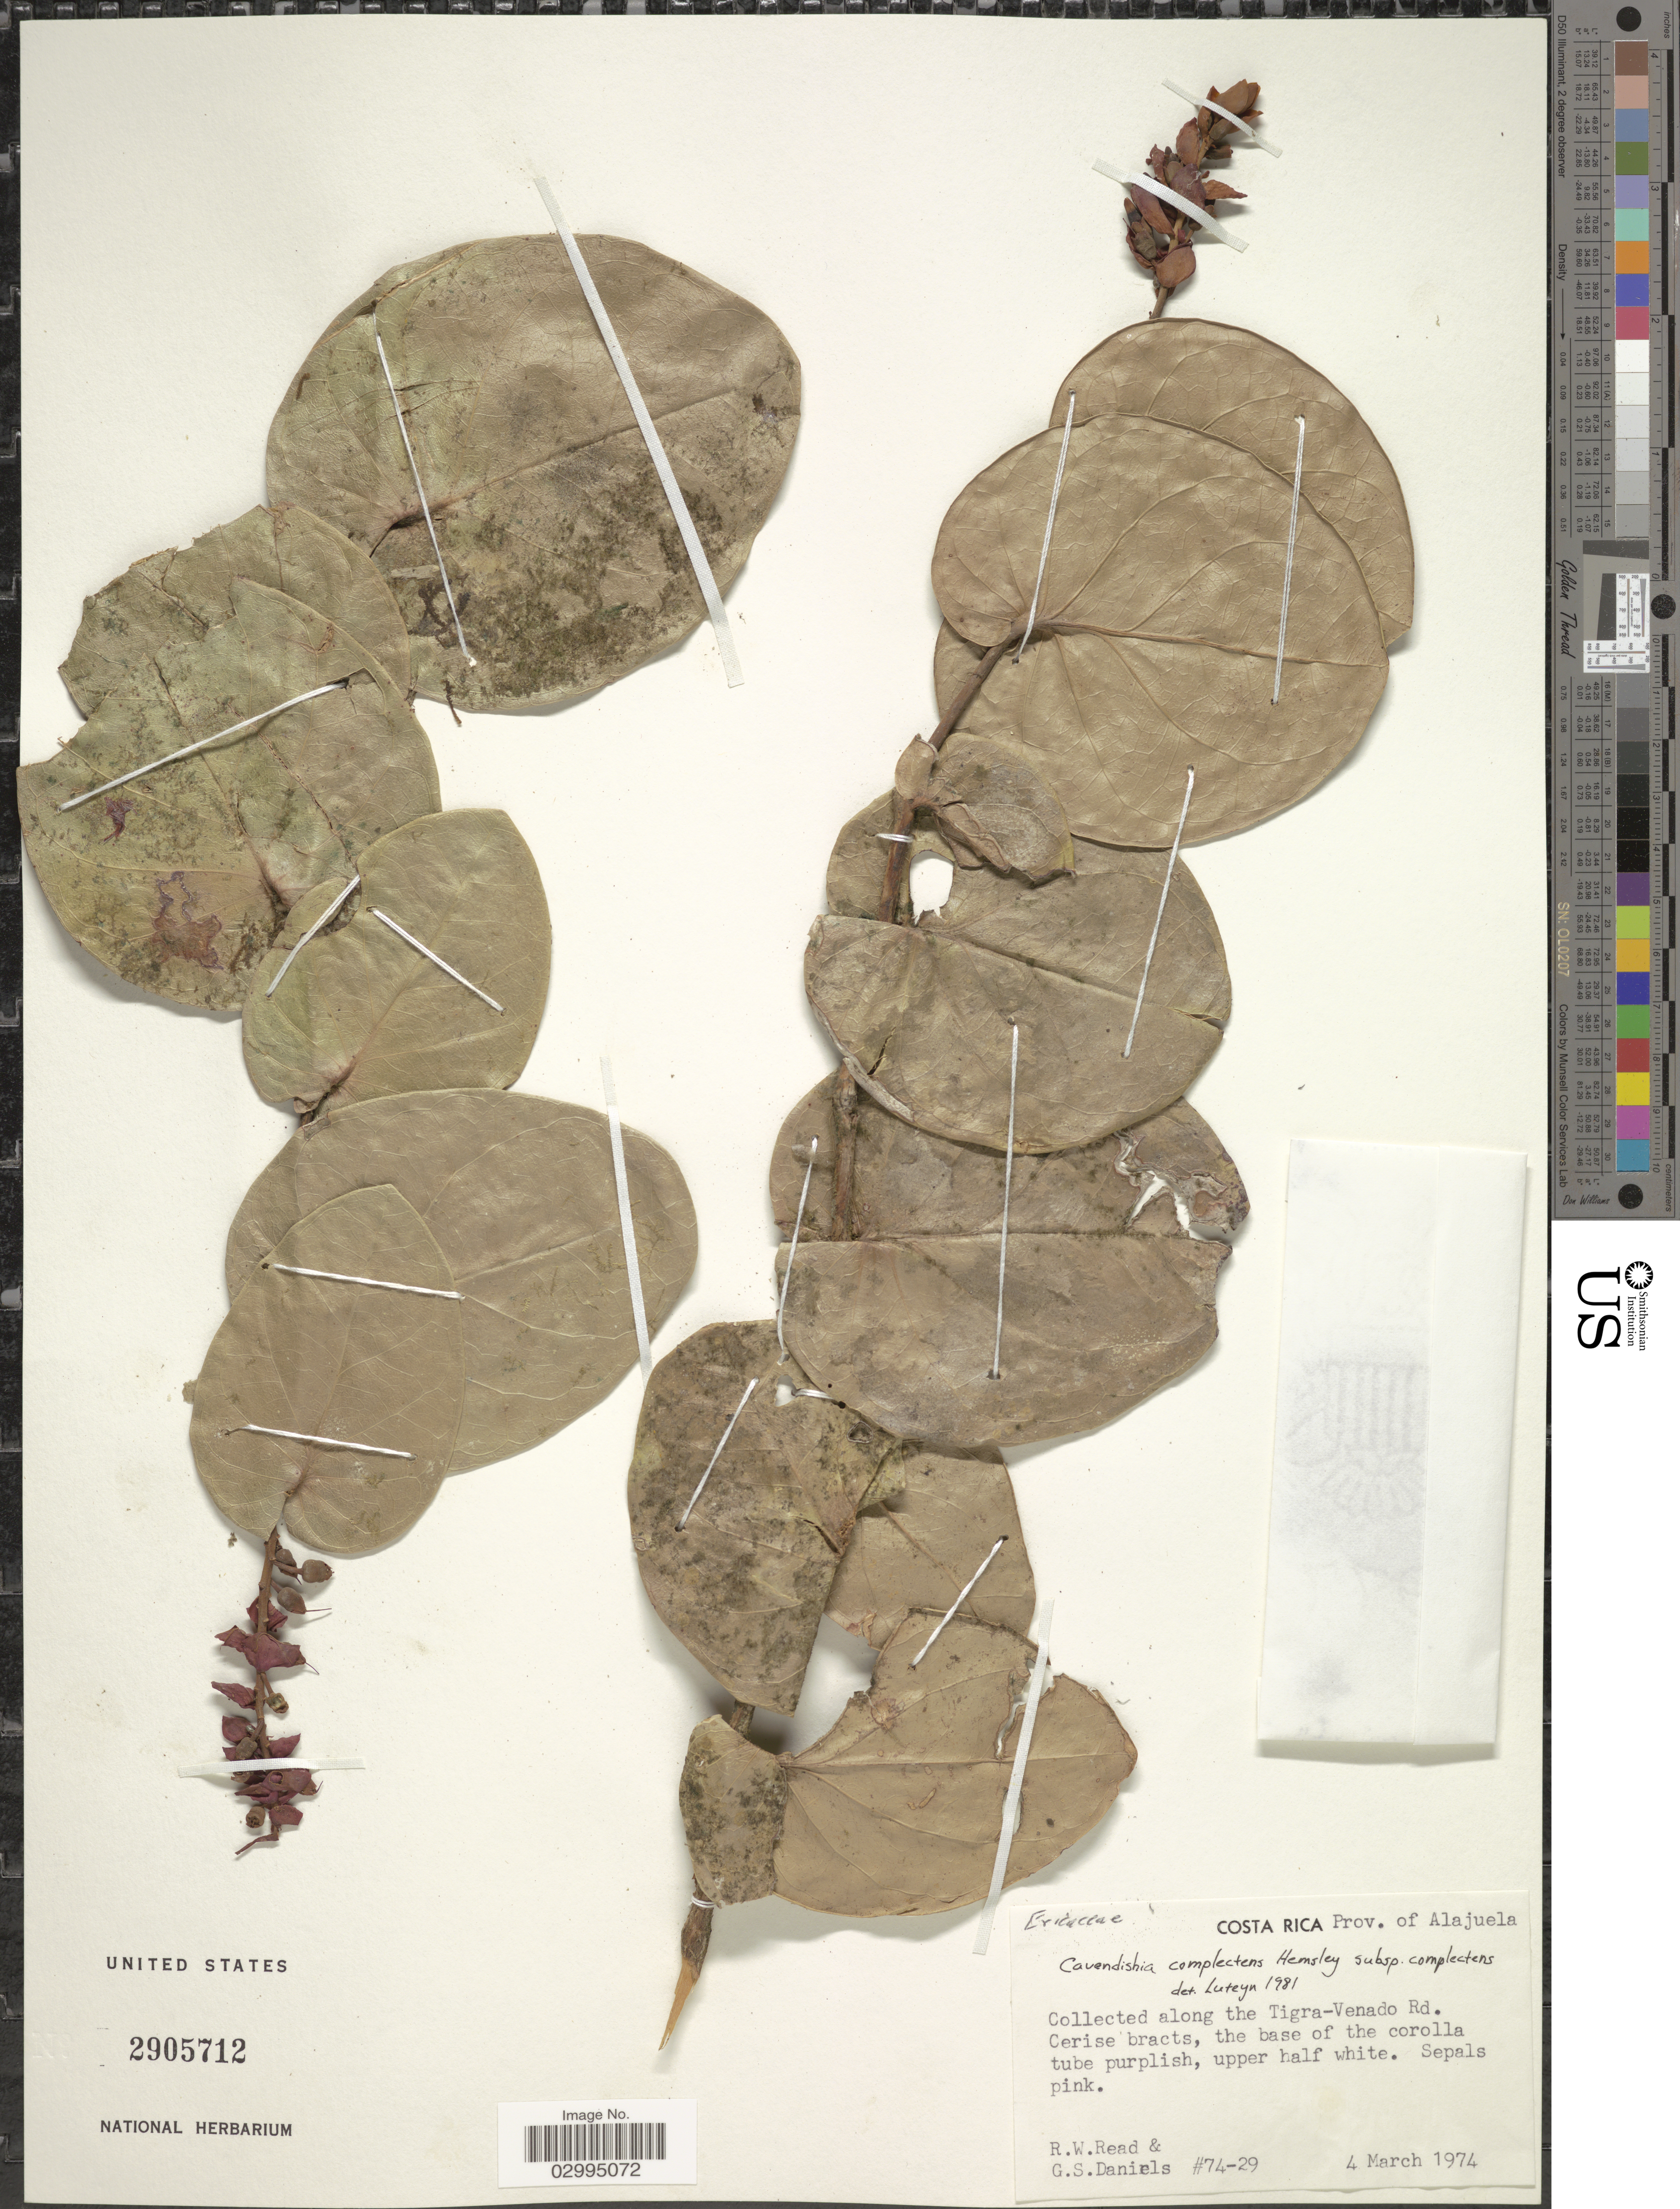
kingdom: Plantae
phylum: Tracheophyta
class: Magnoliopsida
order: Ericales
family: Ericaceae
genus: Cavendishia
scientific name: Cavendishia complectens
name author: Hemsl.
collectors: R. W. Read & G. S. Daniels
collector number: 74-29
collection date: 1974-03-04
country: Costa Rica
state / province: Alajuela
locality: Prov. of Alajuela. Along the Tigra-Venado Rd.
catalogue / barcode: US 2905712